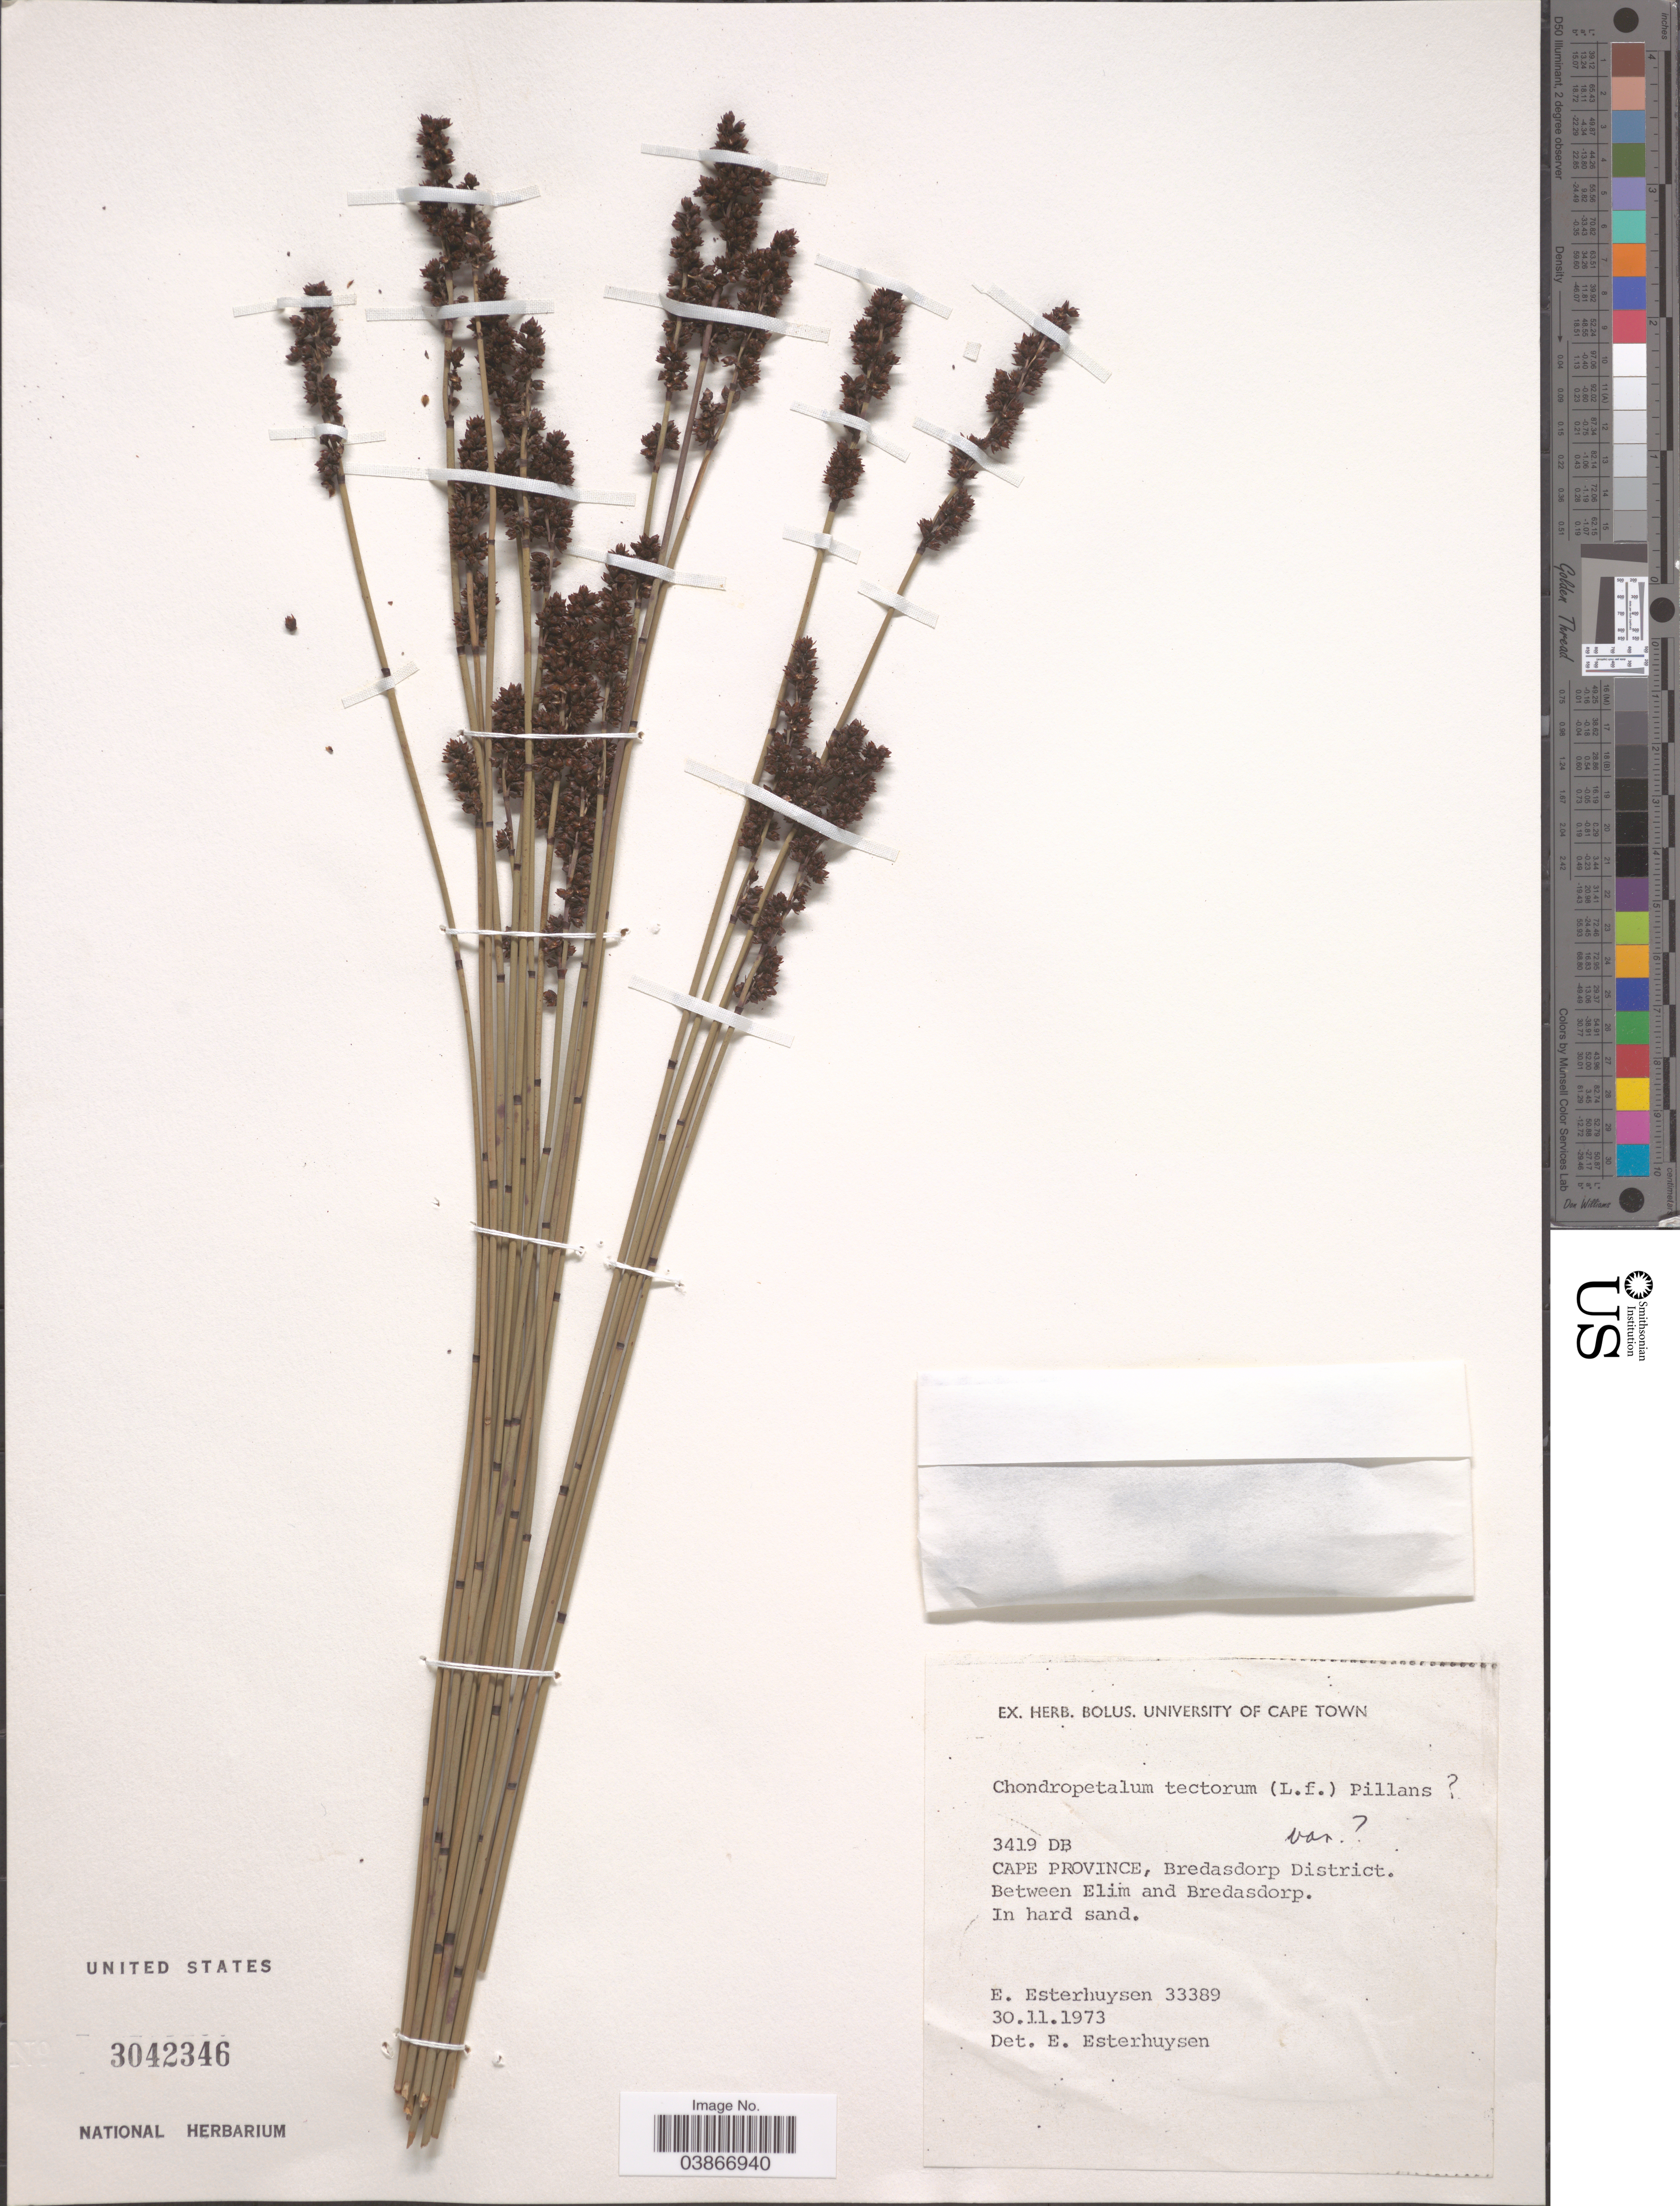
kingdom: Plantae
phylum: Tracheophyta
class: Liliopsida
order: Poales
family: Restionaceae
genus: Elegia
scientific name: Elegia tectorum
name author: (L. f.) Moline & H.P. Linder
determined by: Strong, Mark T., (BOT), Smithsonian Institution - National Museum of Natural History (UNITED STATES)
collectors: E. E. Esterhuysen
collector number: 33389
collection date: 1973-11-30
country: South Africa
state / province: Western Cape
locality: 3419 DB. Bredasdorp District. Between Elim and Bredasdorp.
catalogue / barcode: US 3042346